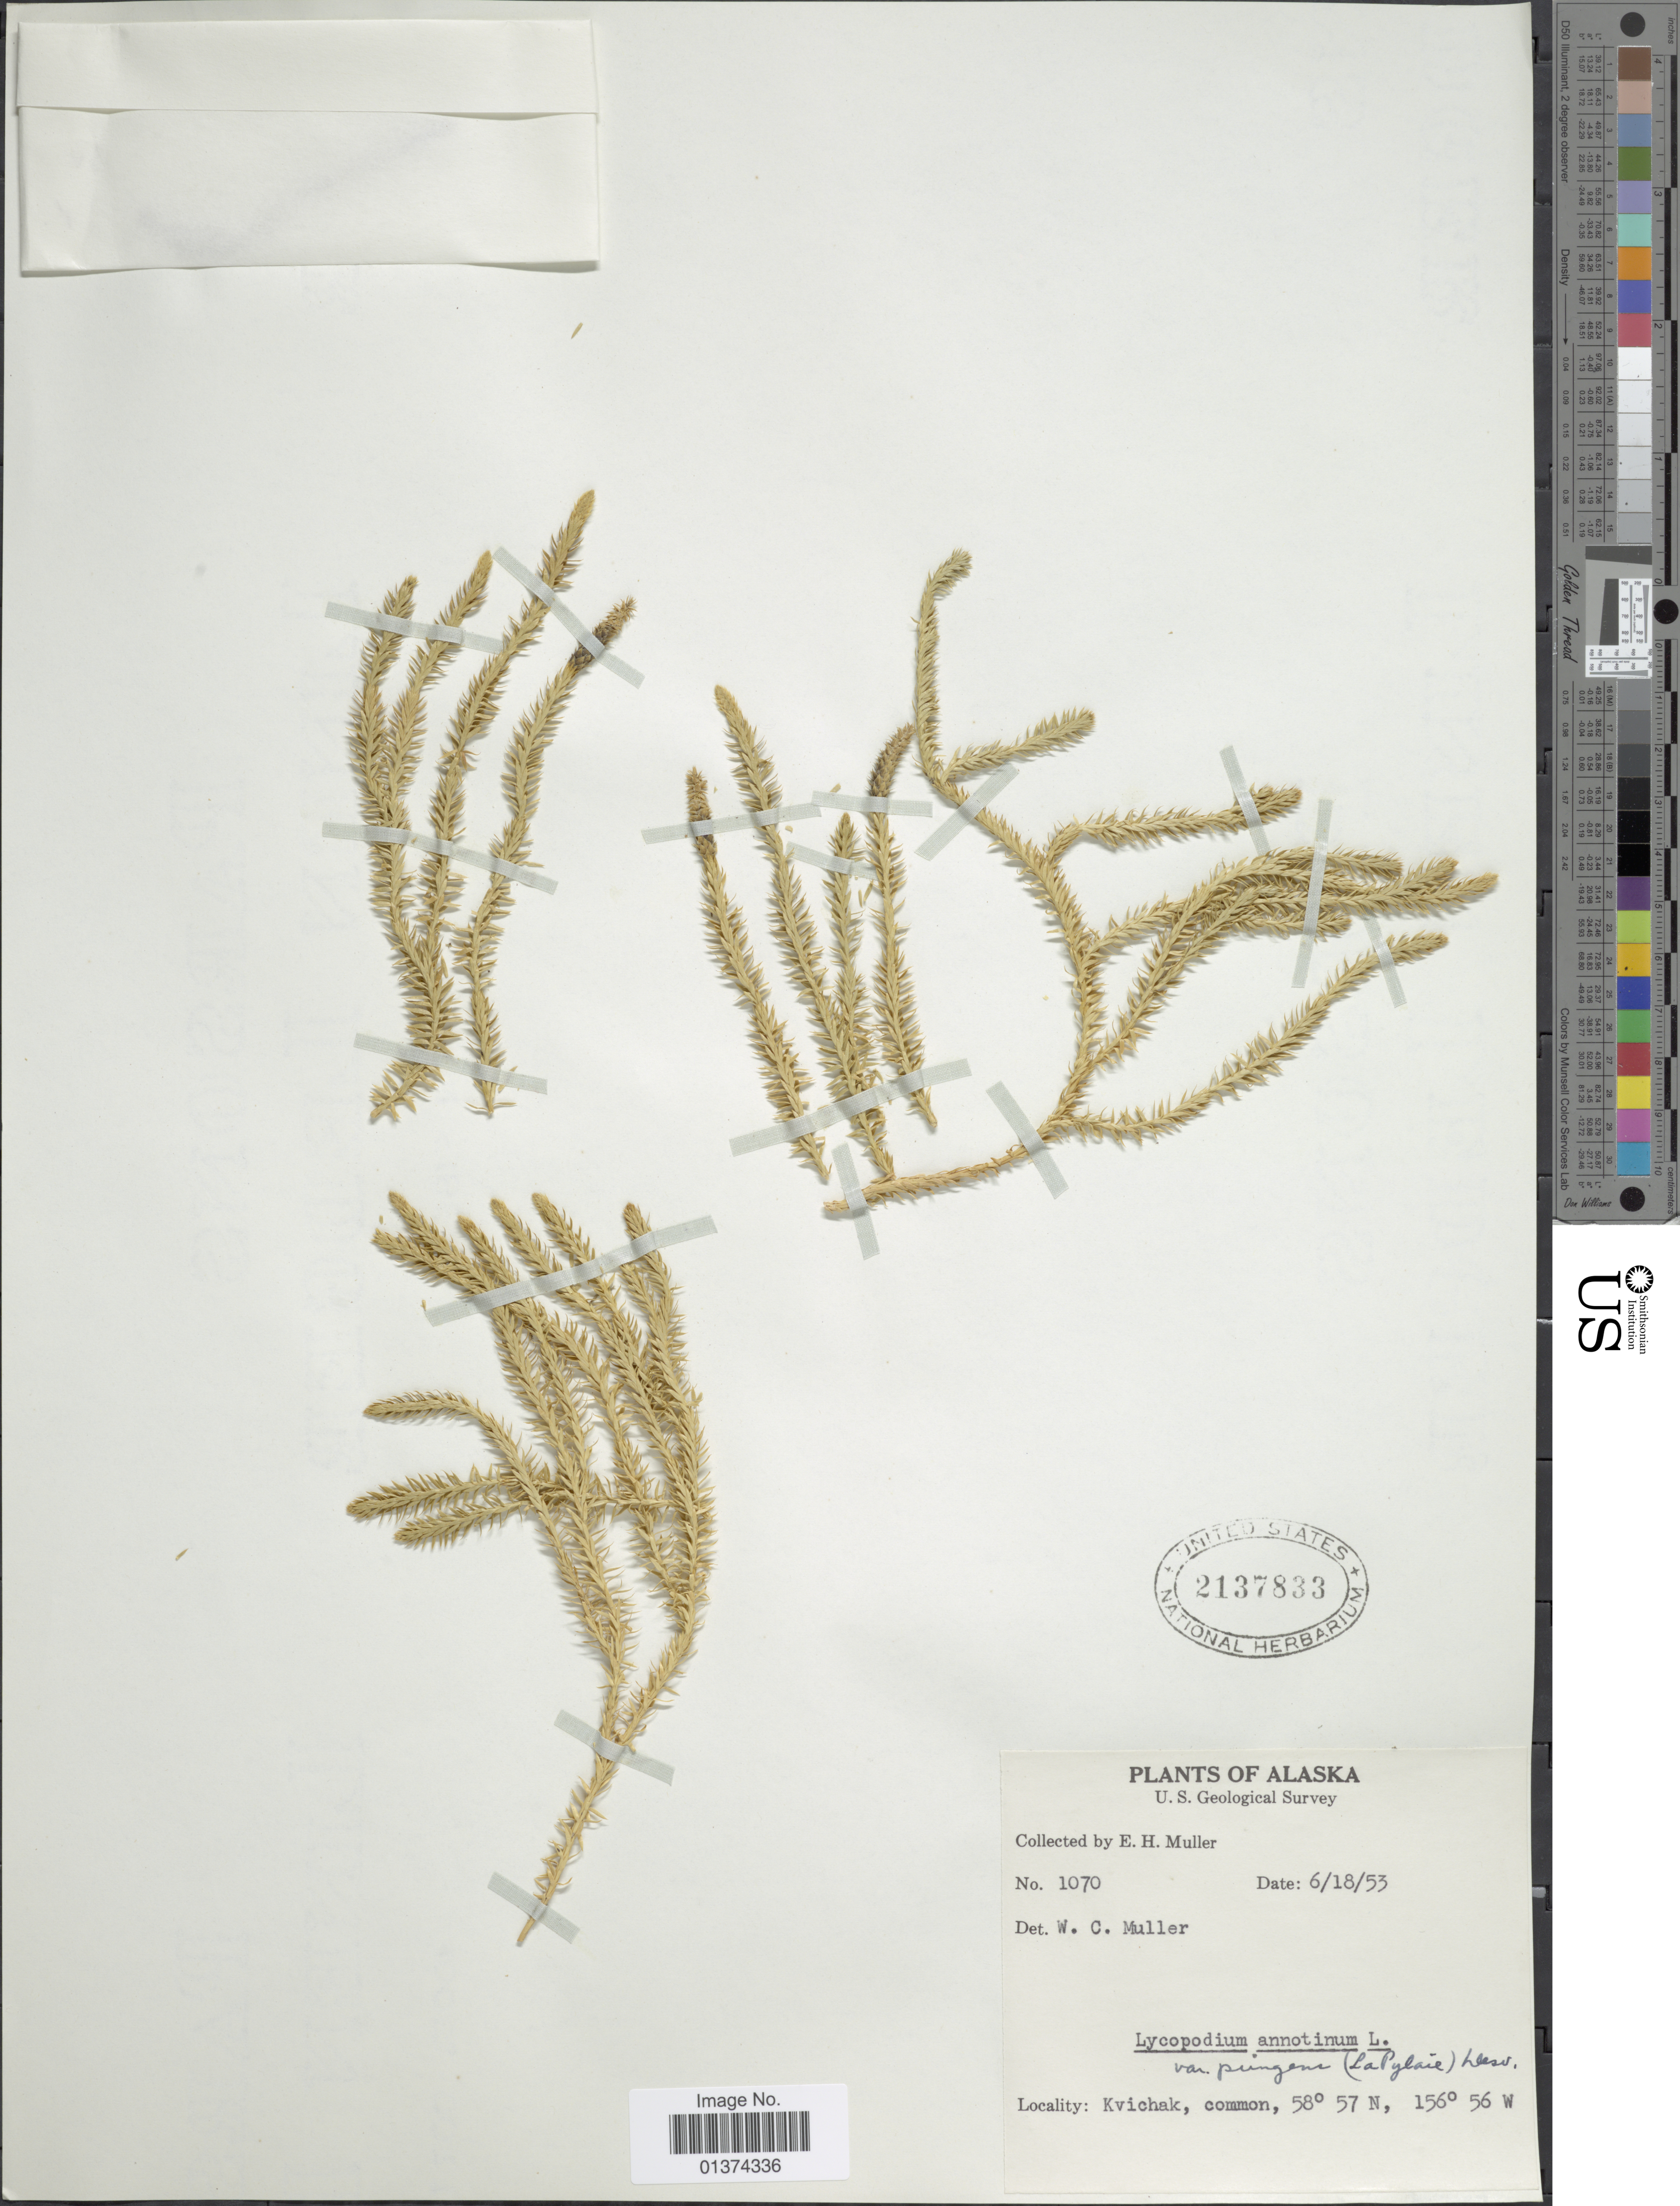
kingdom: Plantae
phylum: Tracheophyta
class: Lycopodiopsida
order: Lycopodiales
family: Lycopodiaceae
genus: Spinulum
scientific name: Spinulum annotinum subsp. annotinum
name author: (L.) A. Haines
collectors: E. H. Muller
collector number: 1070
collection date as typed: Transcribed d/m/y: 18/6/53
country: United States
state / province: Alaska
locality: Kvichak, common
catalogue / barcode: US 2137833